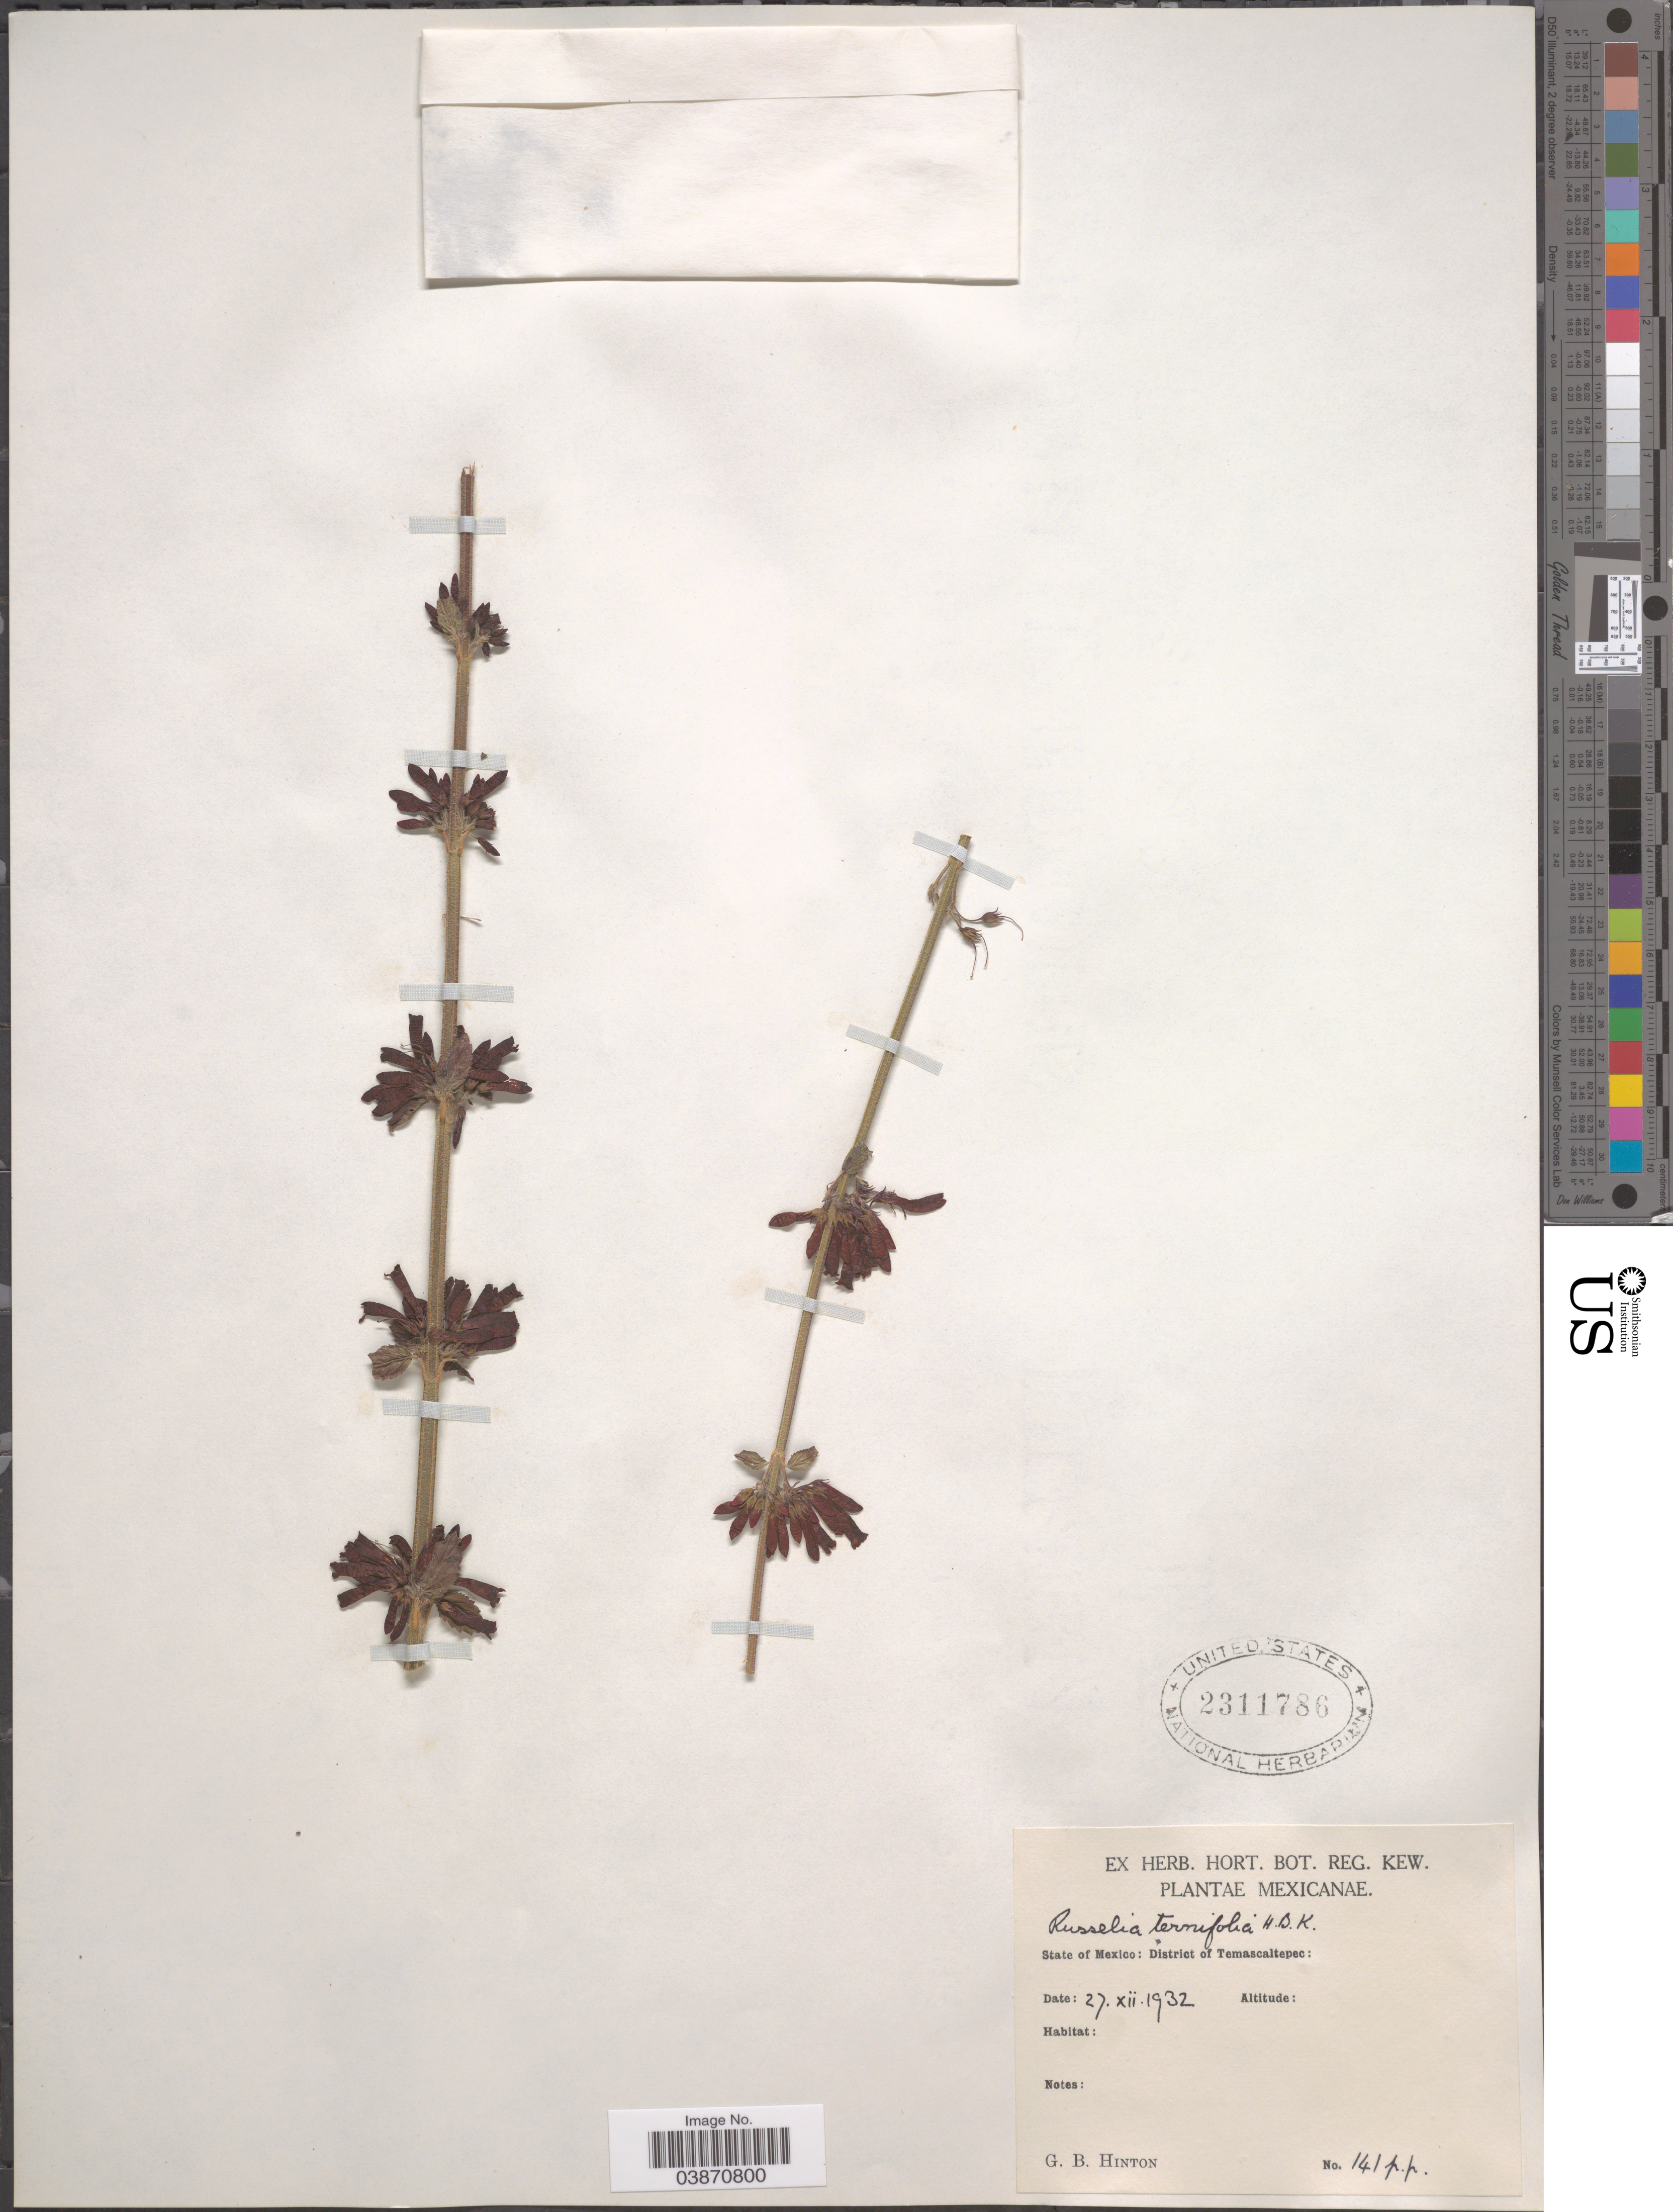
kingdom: Plantae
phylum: Tracheophyta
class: Magnoliopsida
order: Lamiales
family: Plantaginaceae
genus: Russelia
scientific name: Russelia ternifolia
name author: Kunth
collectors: G. B. Hinton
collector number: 141pp*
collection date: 1932-12-27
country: Mexico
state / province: México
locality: District of Temascaltepec.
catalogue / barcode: US 2311786